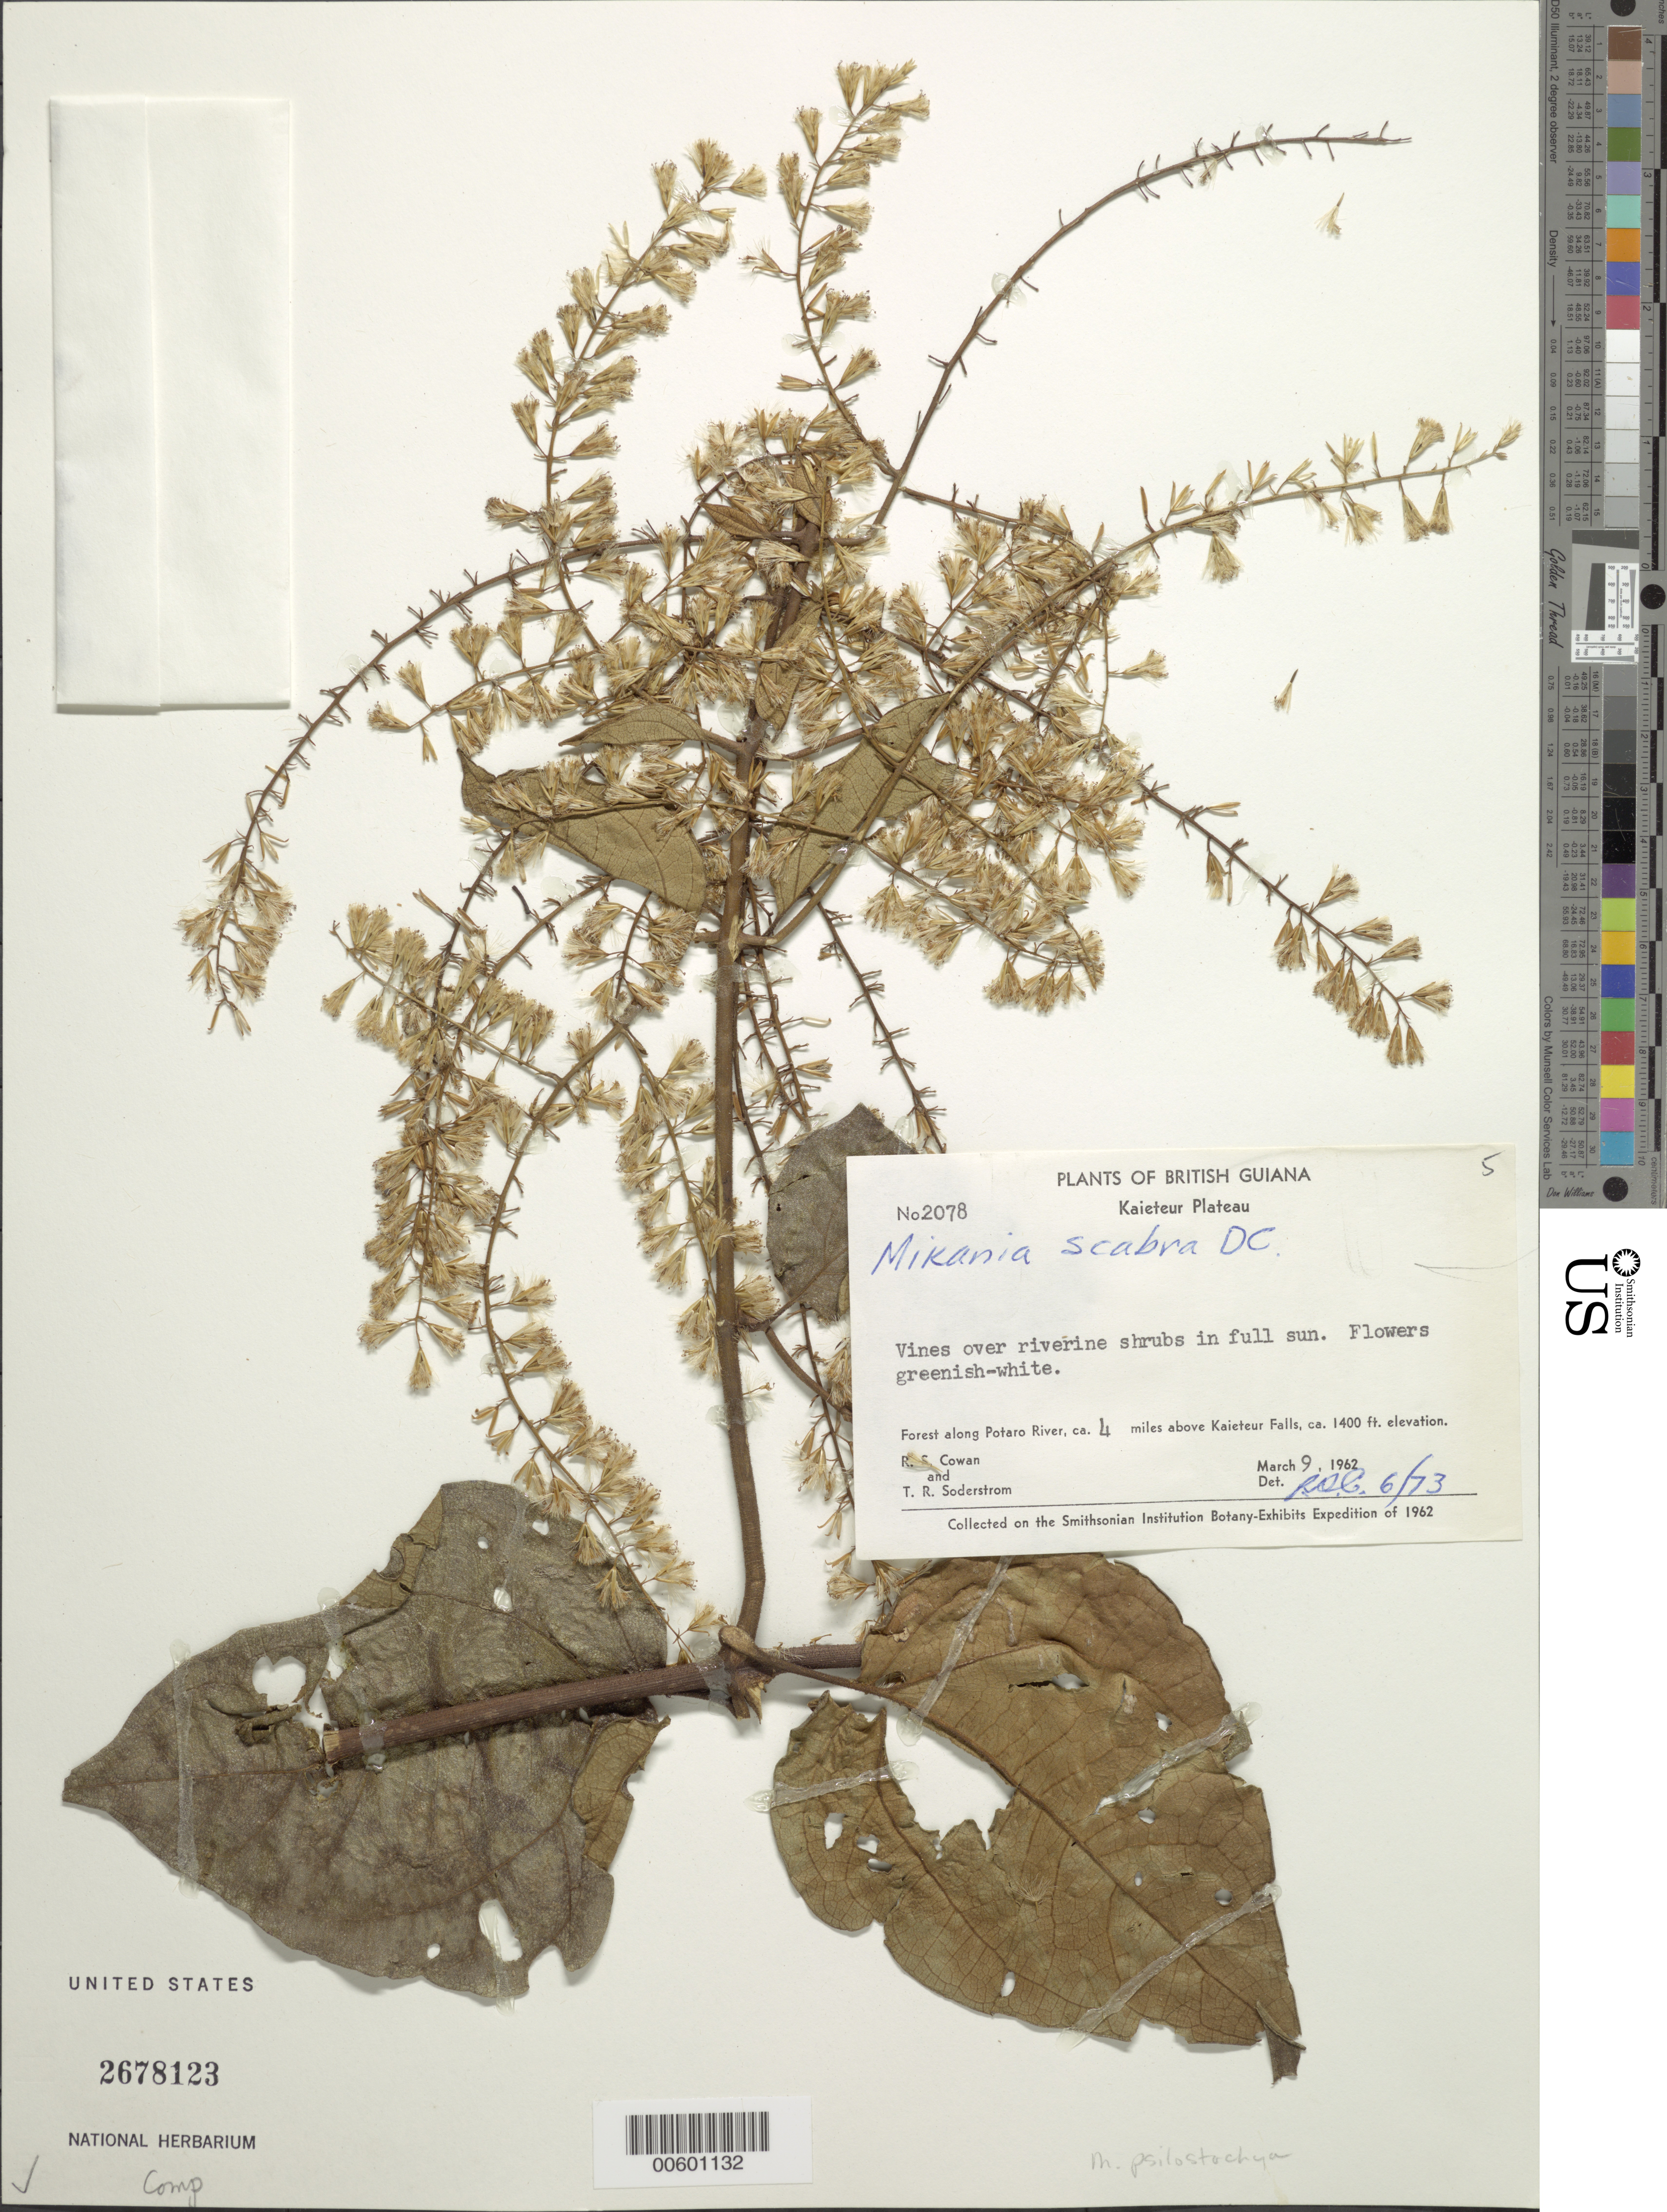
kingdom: Plantae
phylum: Tracheophyta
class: Magnoliopsida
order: Asterales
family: Asteraceae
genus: Mikania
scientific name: Mikania psilostachya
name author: DC.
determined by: Pruski, J. F.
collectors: R. S. Cowan & T. R. Soderstrom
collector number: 2078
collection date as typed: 9-Mar-62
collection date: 1962-03-09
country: Guyana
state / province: Potaro-Siparuni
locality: Kaieteur Plateau, Potaro R., 4 mi. above Kaieteur Falls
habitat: Forest along river; full sun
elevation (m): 427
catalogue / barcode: US 2678123